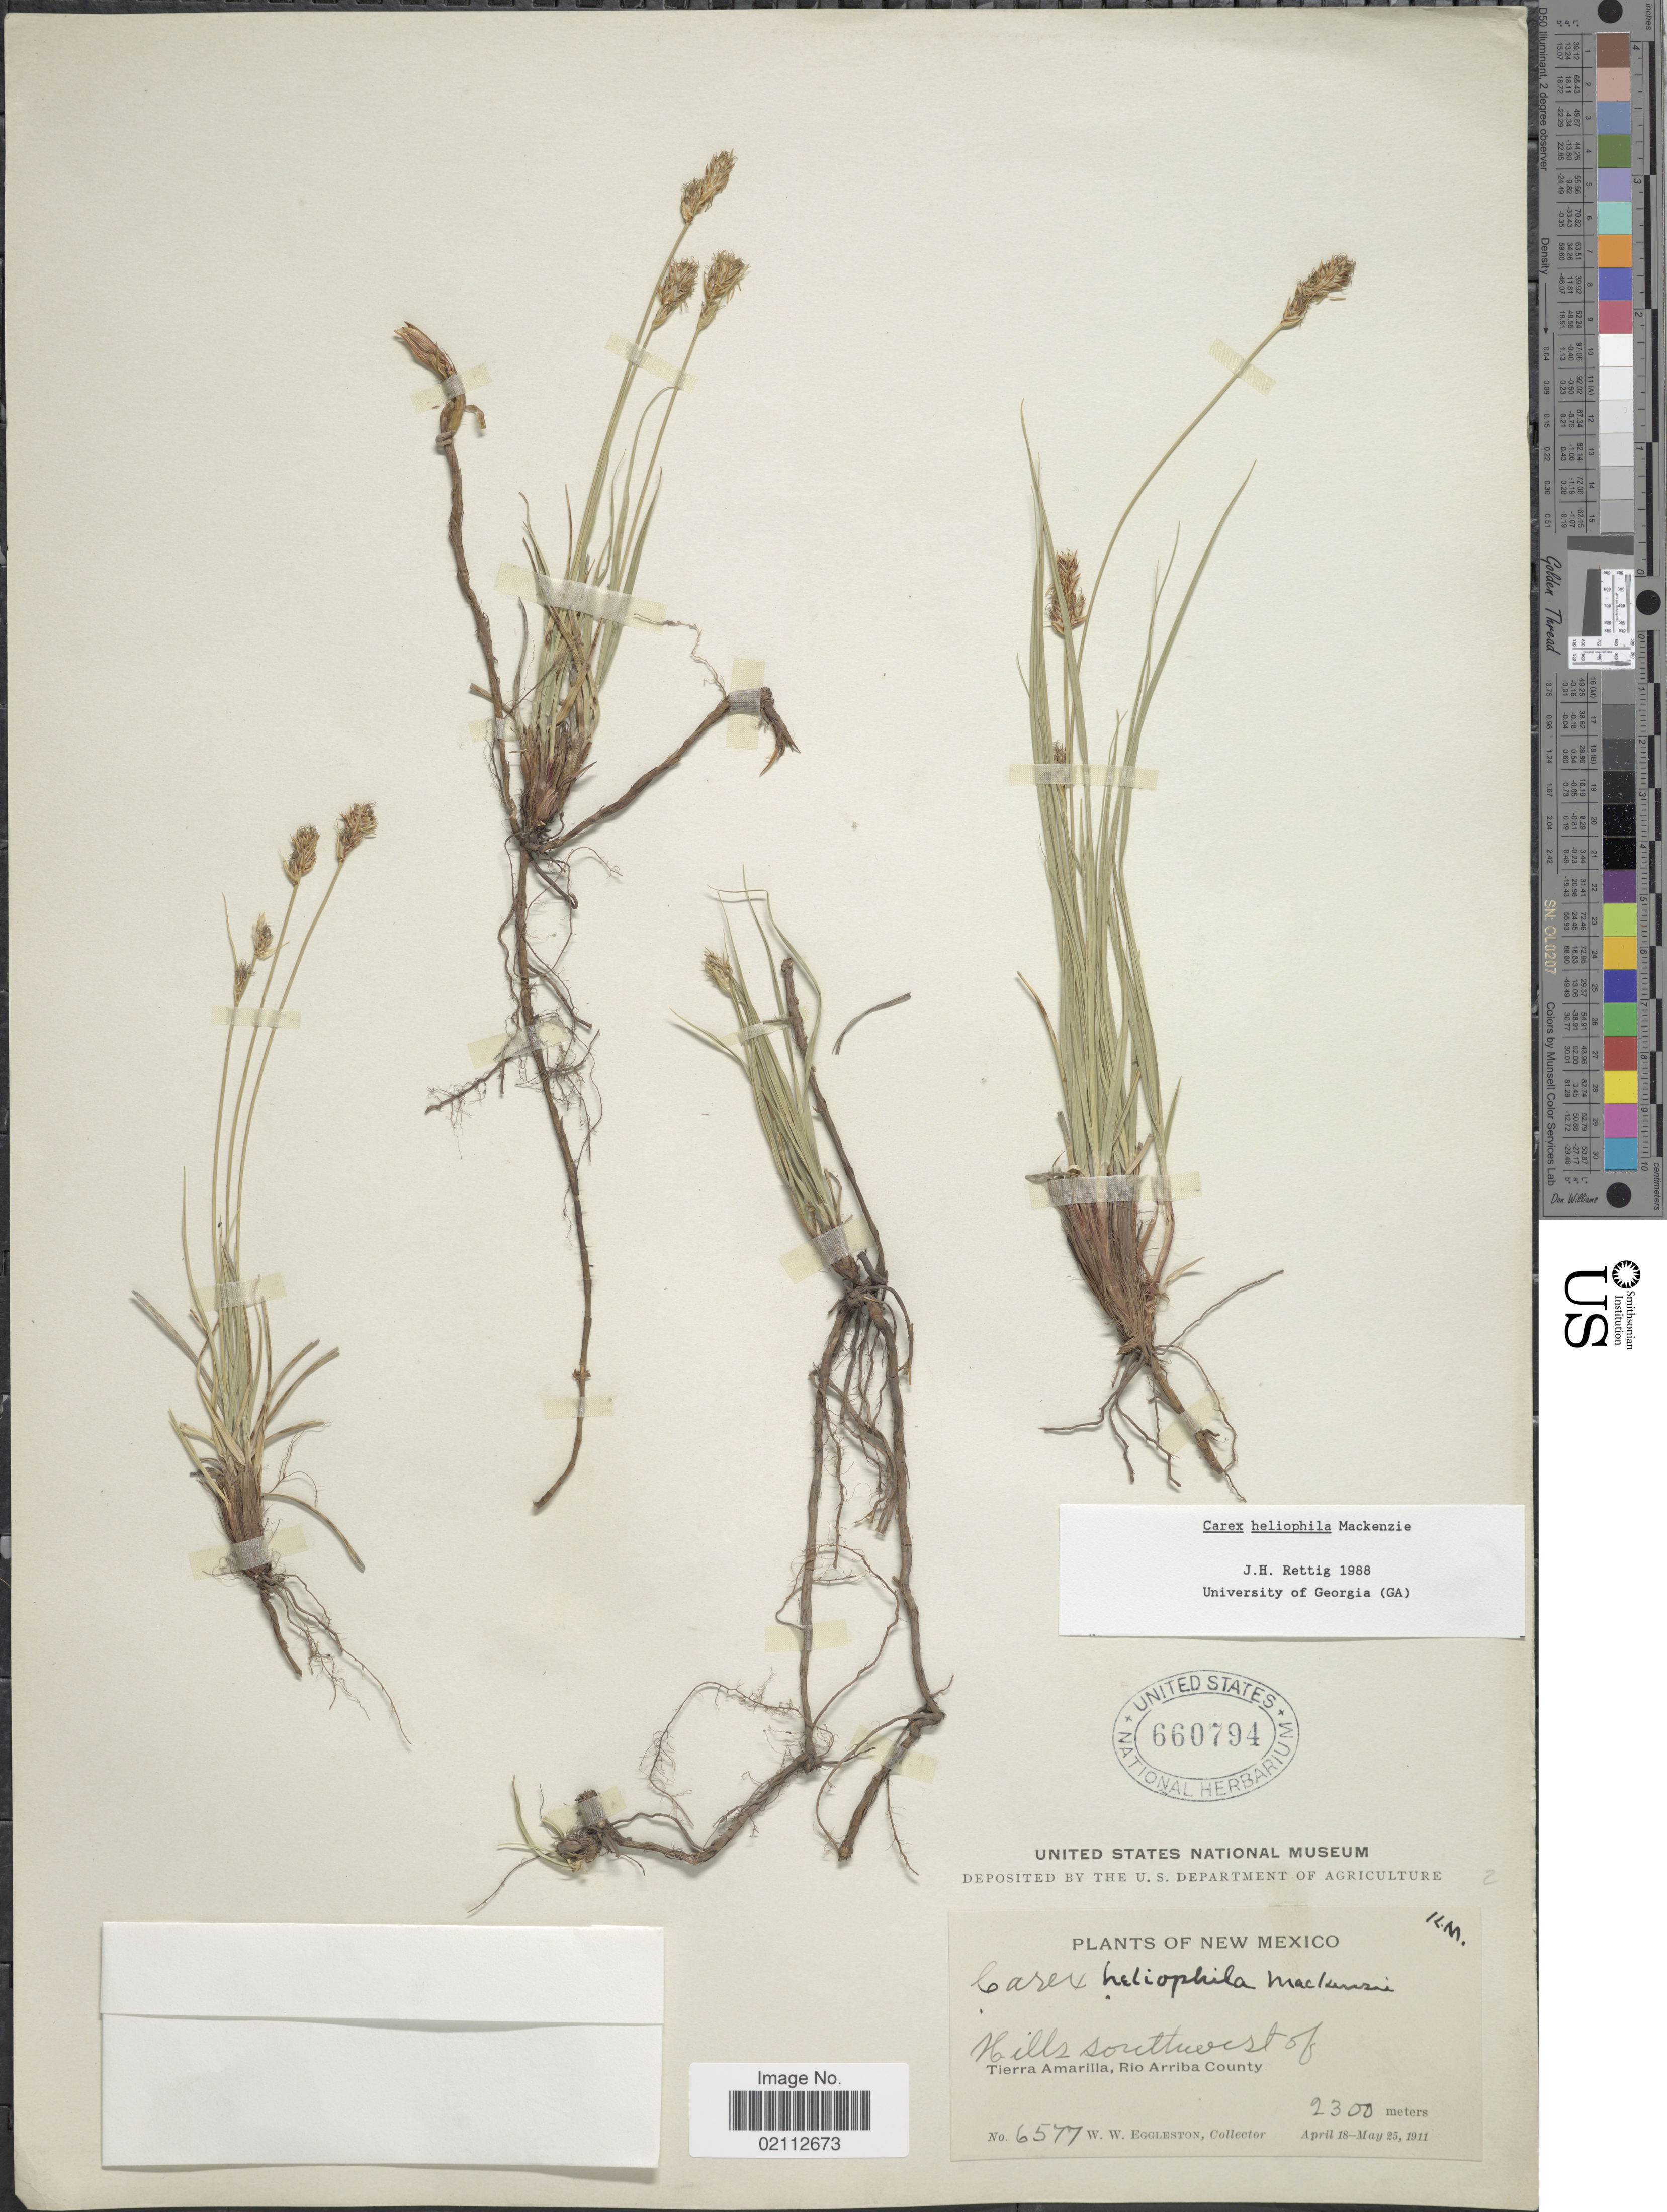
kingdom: Plantae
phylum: Tracheophyta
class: Liliopsida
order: Poales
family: Cyperaceae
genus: Carex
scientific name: Carex heliophila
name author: Mack.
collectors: W. W. Eggleston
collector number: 6577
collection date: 1911-04-18/1911-05-25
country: United States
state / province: New Mexico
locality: Hills southwest of Tierra Amarilla, Rio Arriba County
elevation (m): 2300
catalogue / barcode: US 660794